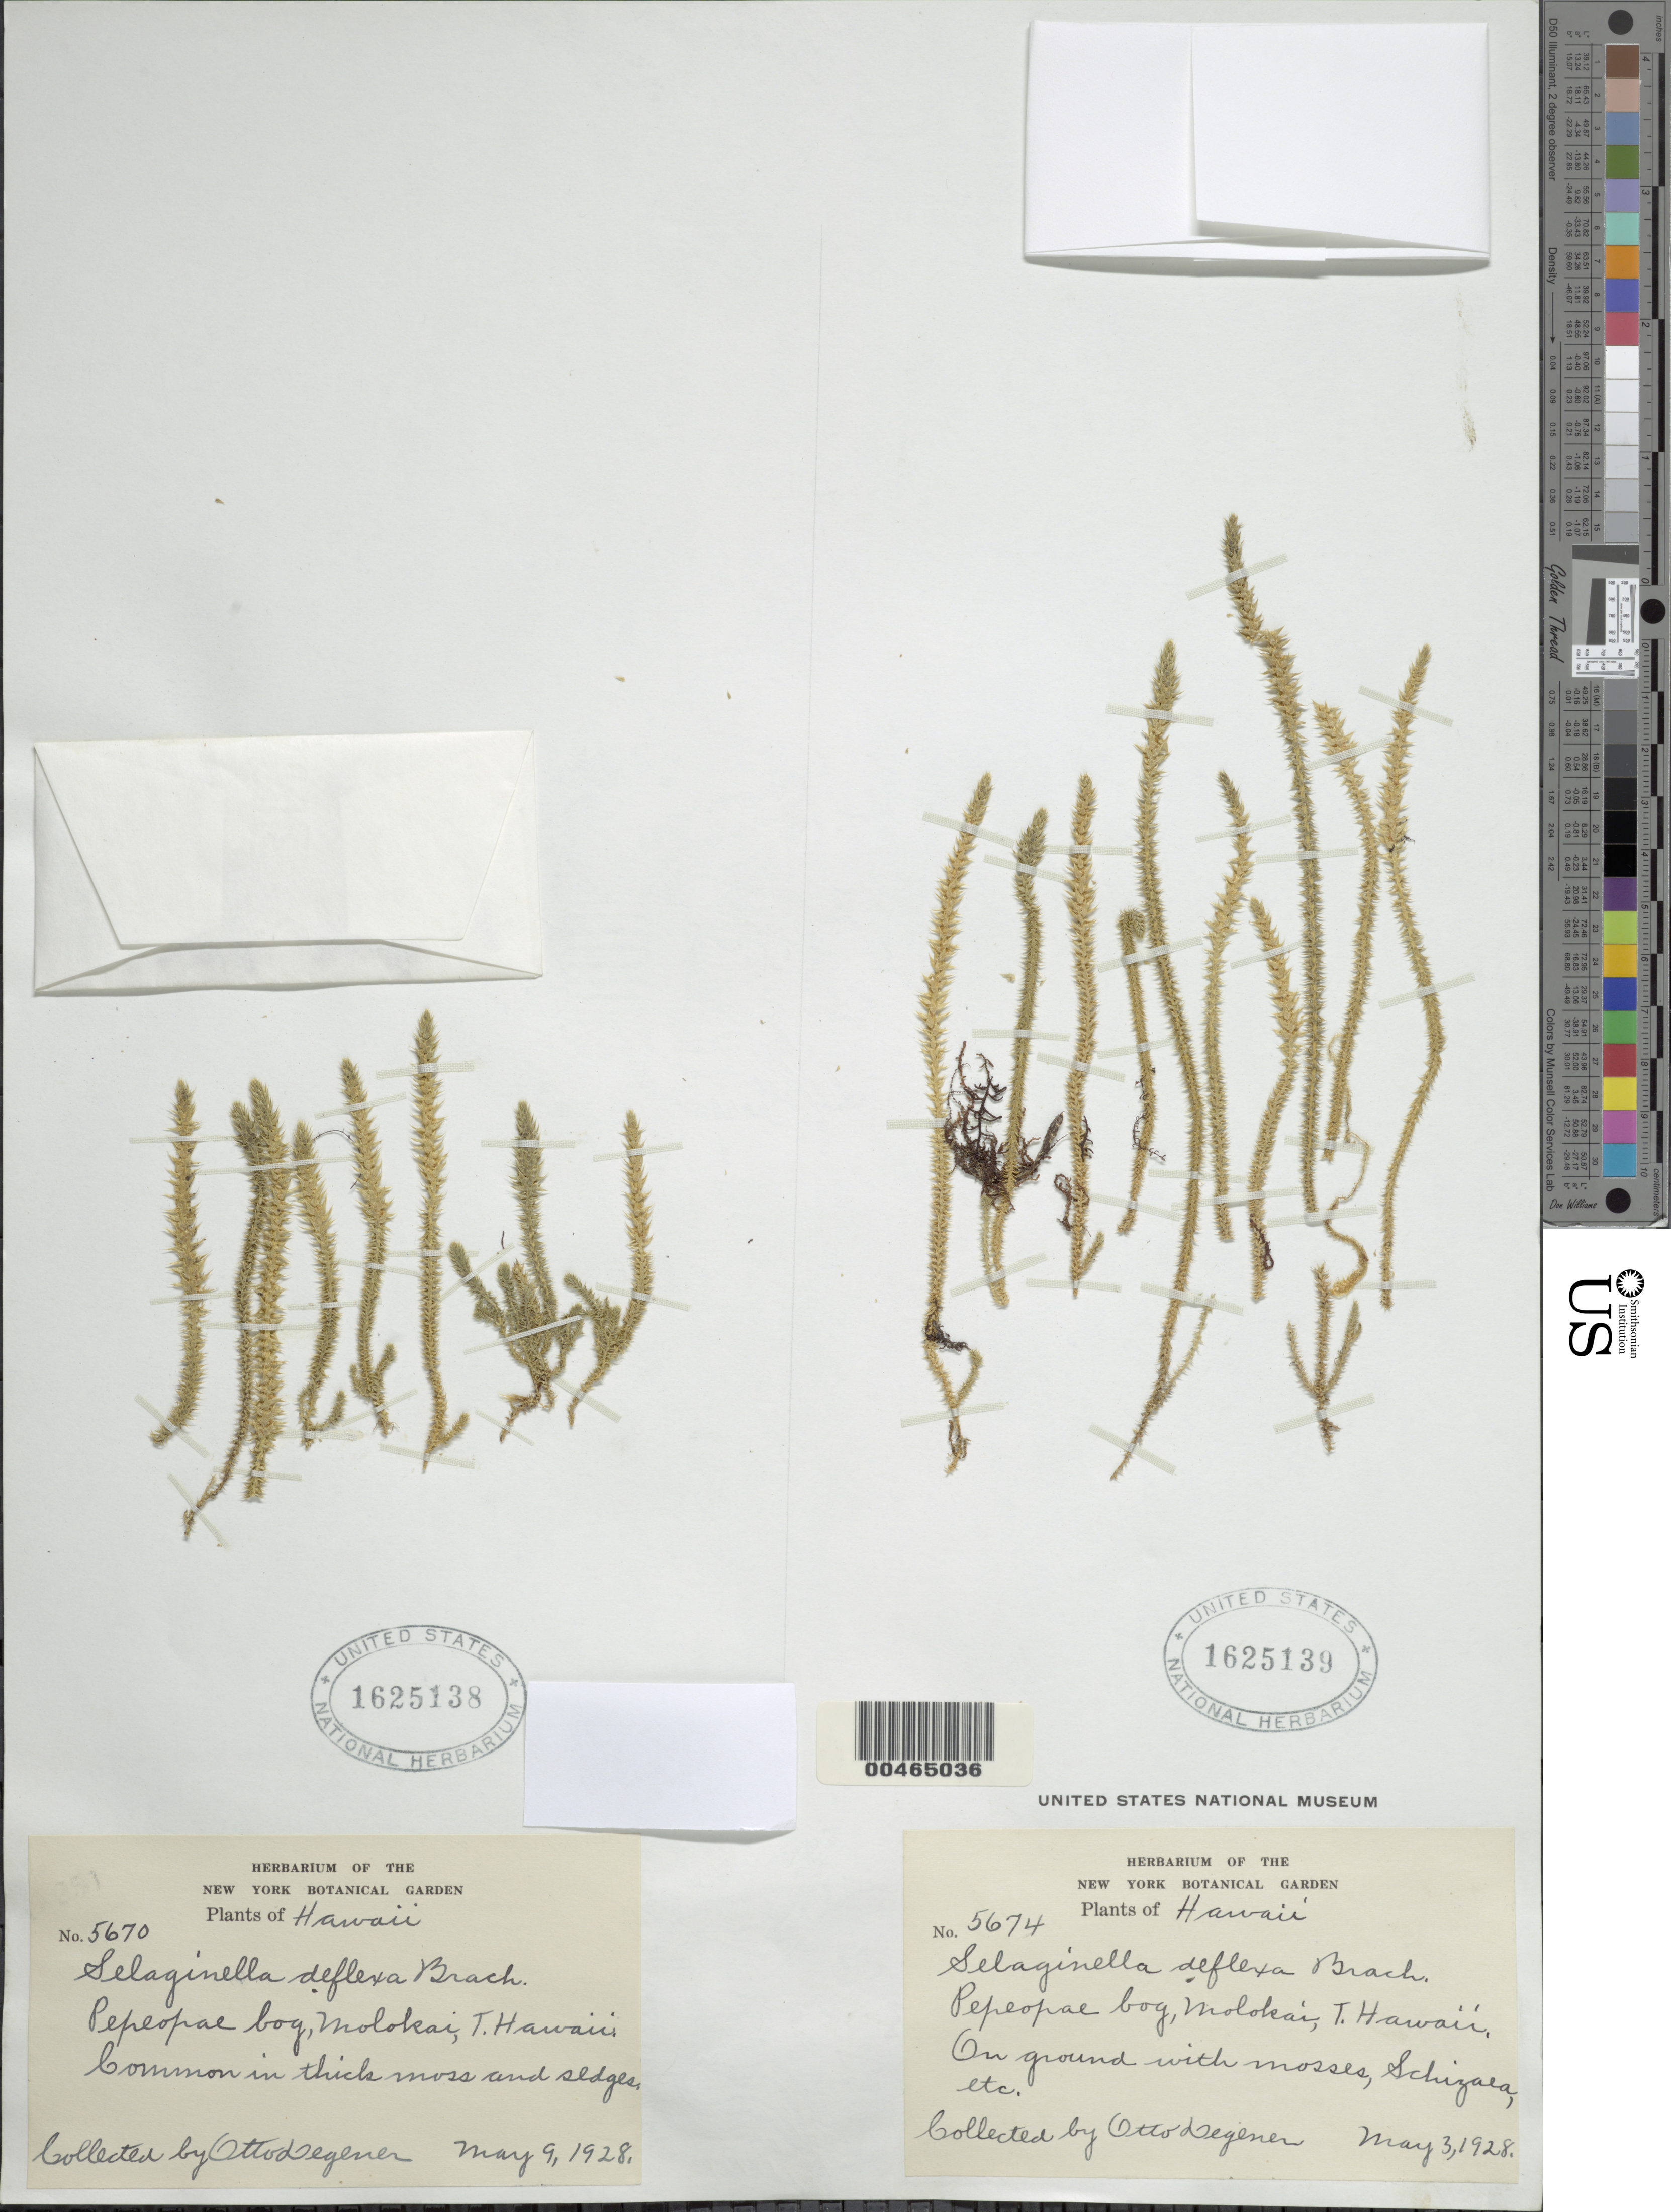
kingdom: Plantae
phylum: Tracheophyta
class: Lycopodiopsida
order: Selaginellales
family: Selaginellaceae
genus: Selaginella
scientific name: Selaginella deflexa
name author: Brack. in Wilkes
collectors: O. Degener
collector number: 5674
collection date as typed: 3 May 1928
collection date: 1928-05-03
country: United States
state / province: Hawaii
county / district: Maui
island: Moloka'i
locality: Pepeopae bog, Molokai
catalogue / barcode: US 1625139